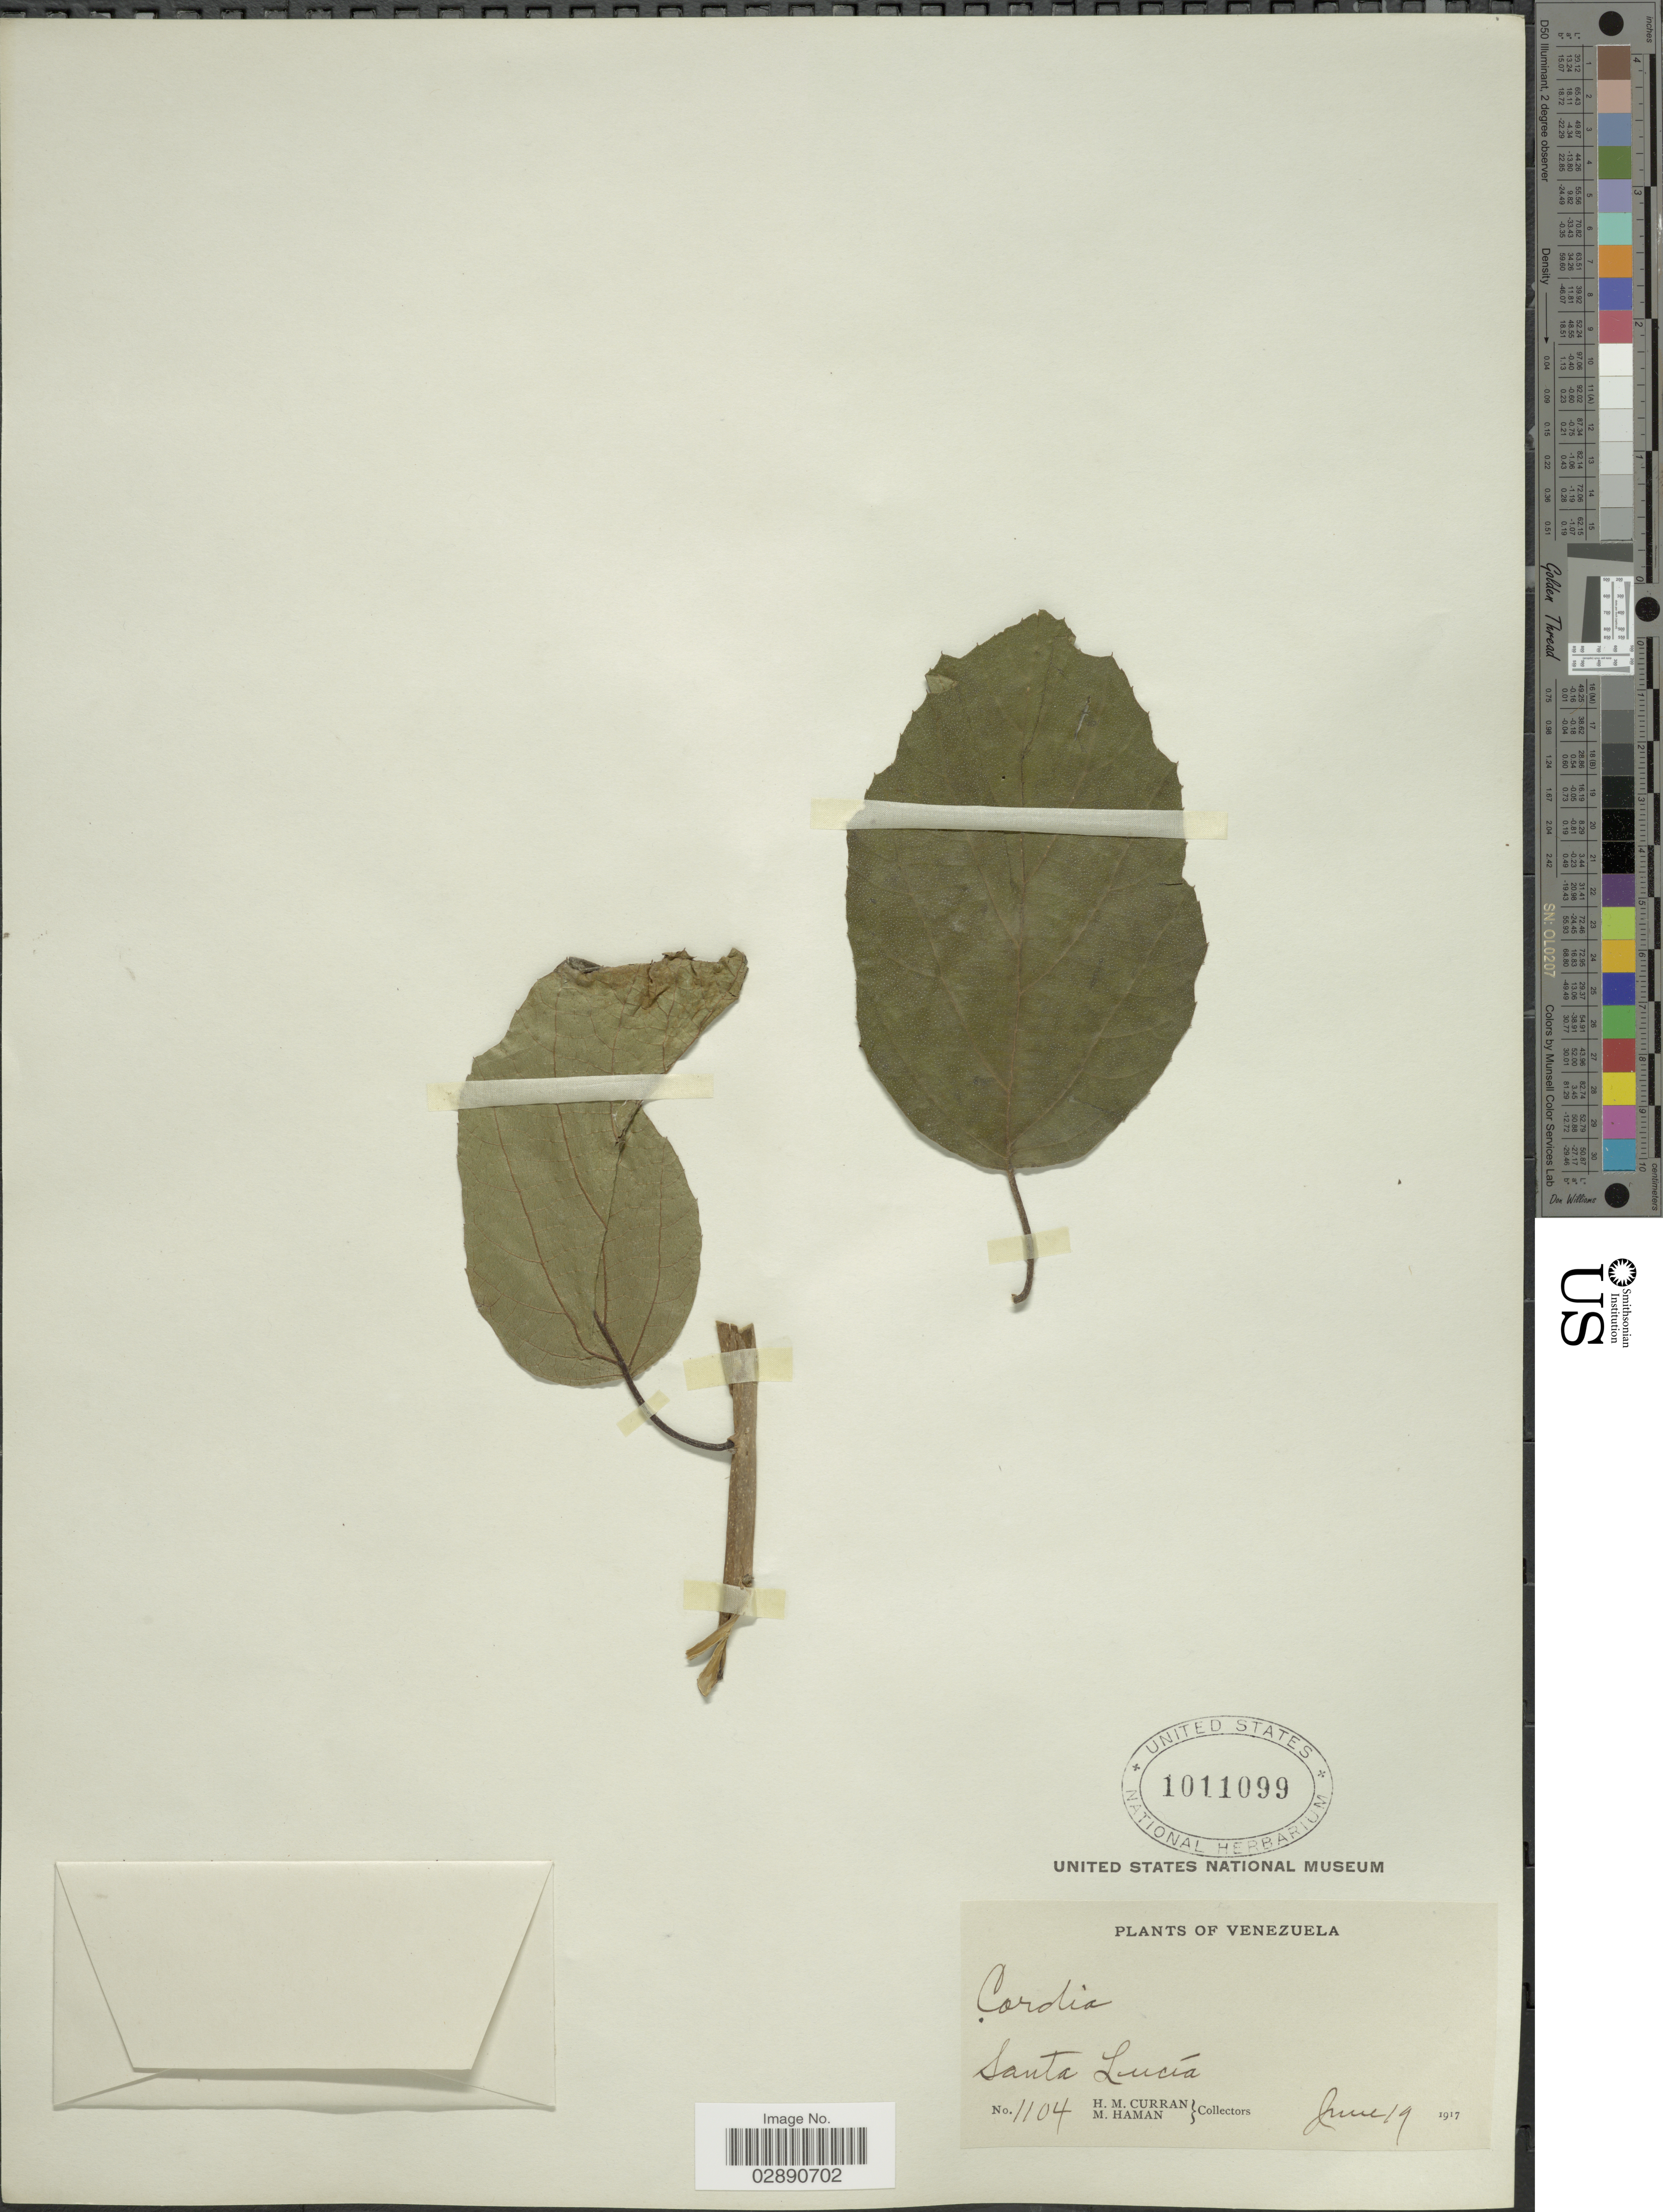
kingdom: Plantae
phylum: Tracheophyta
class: Magnoliopsida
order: Boraginales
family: Cordiaceae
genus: Cordia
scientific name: Cordia dentata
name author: Poir.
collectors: H. M. Curran & M. Haman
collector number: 1104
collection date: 1917-06-19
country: Venezuela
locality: Santa Lucía.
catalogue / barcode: US 1011099